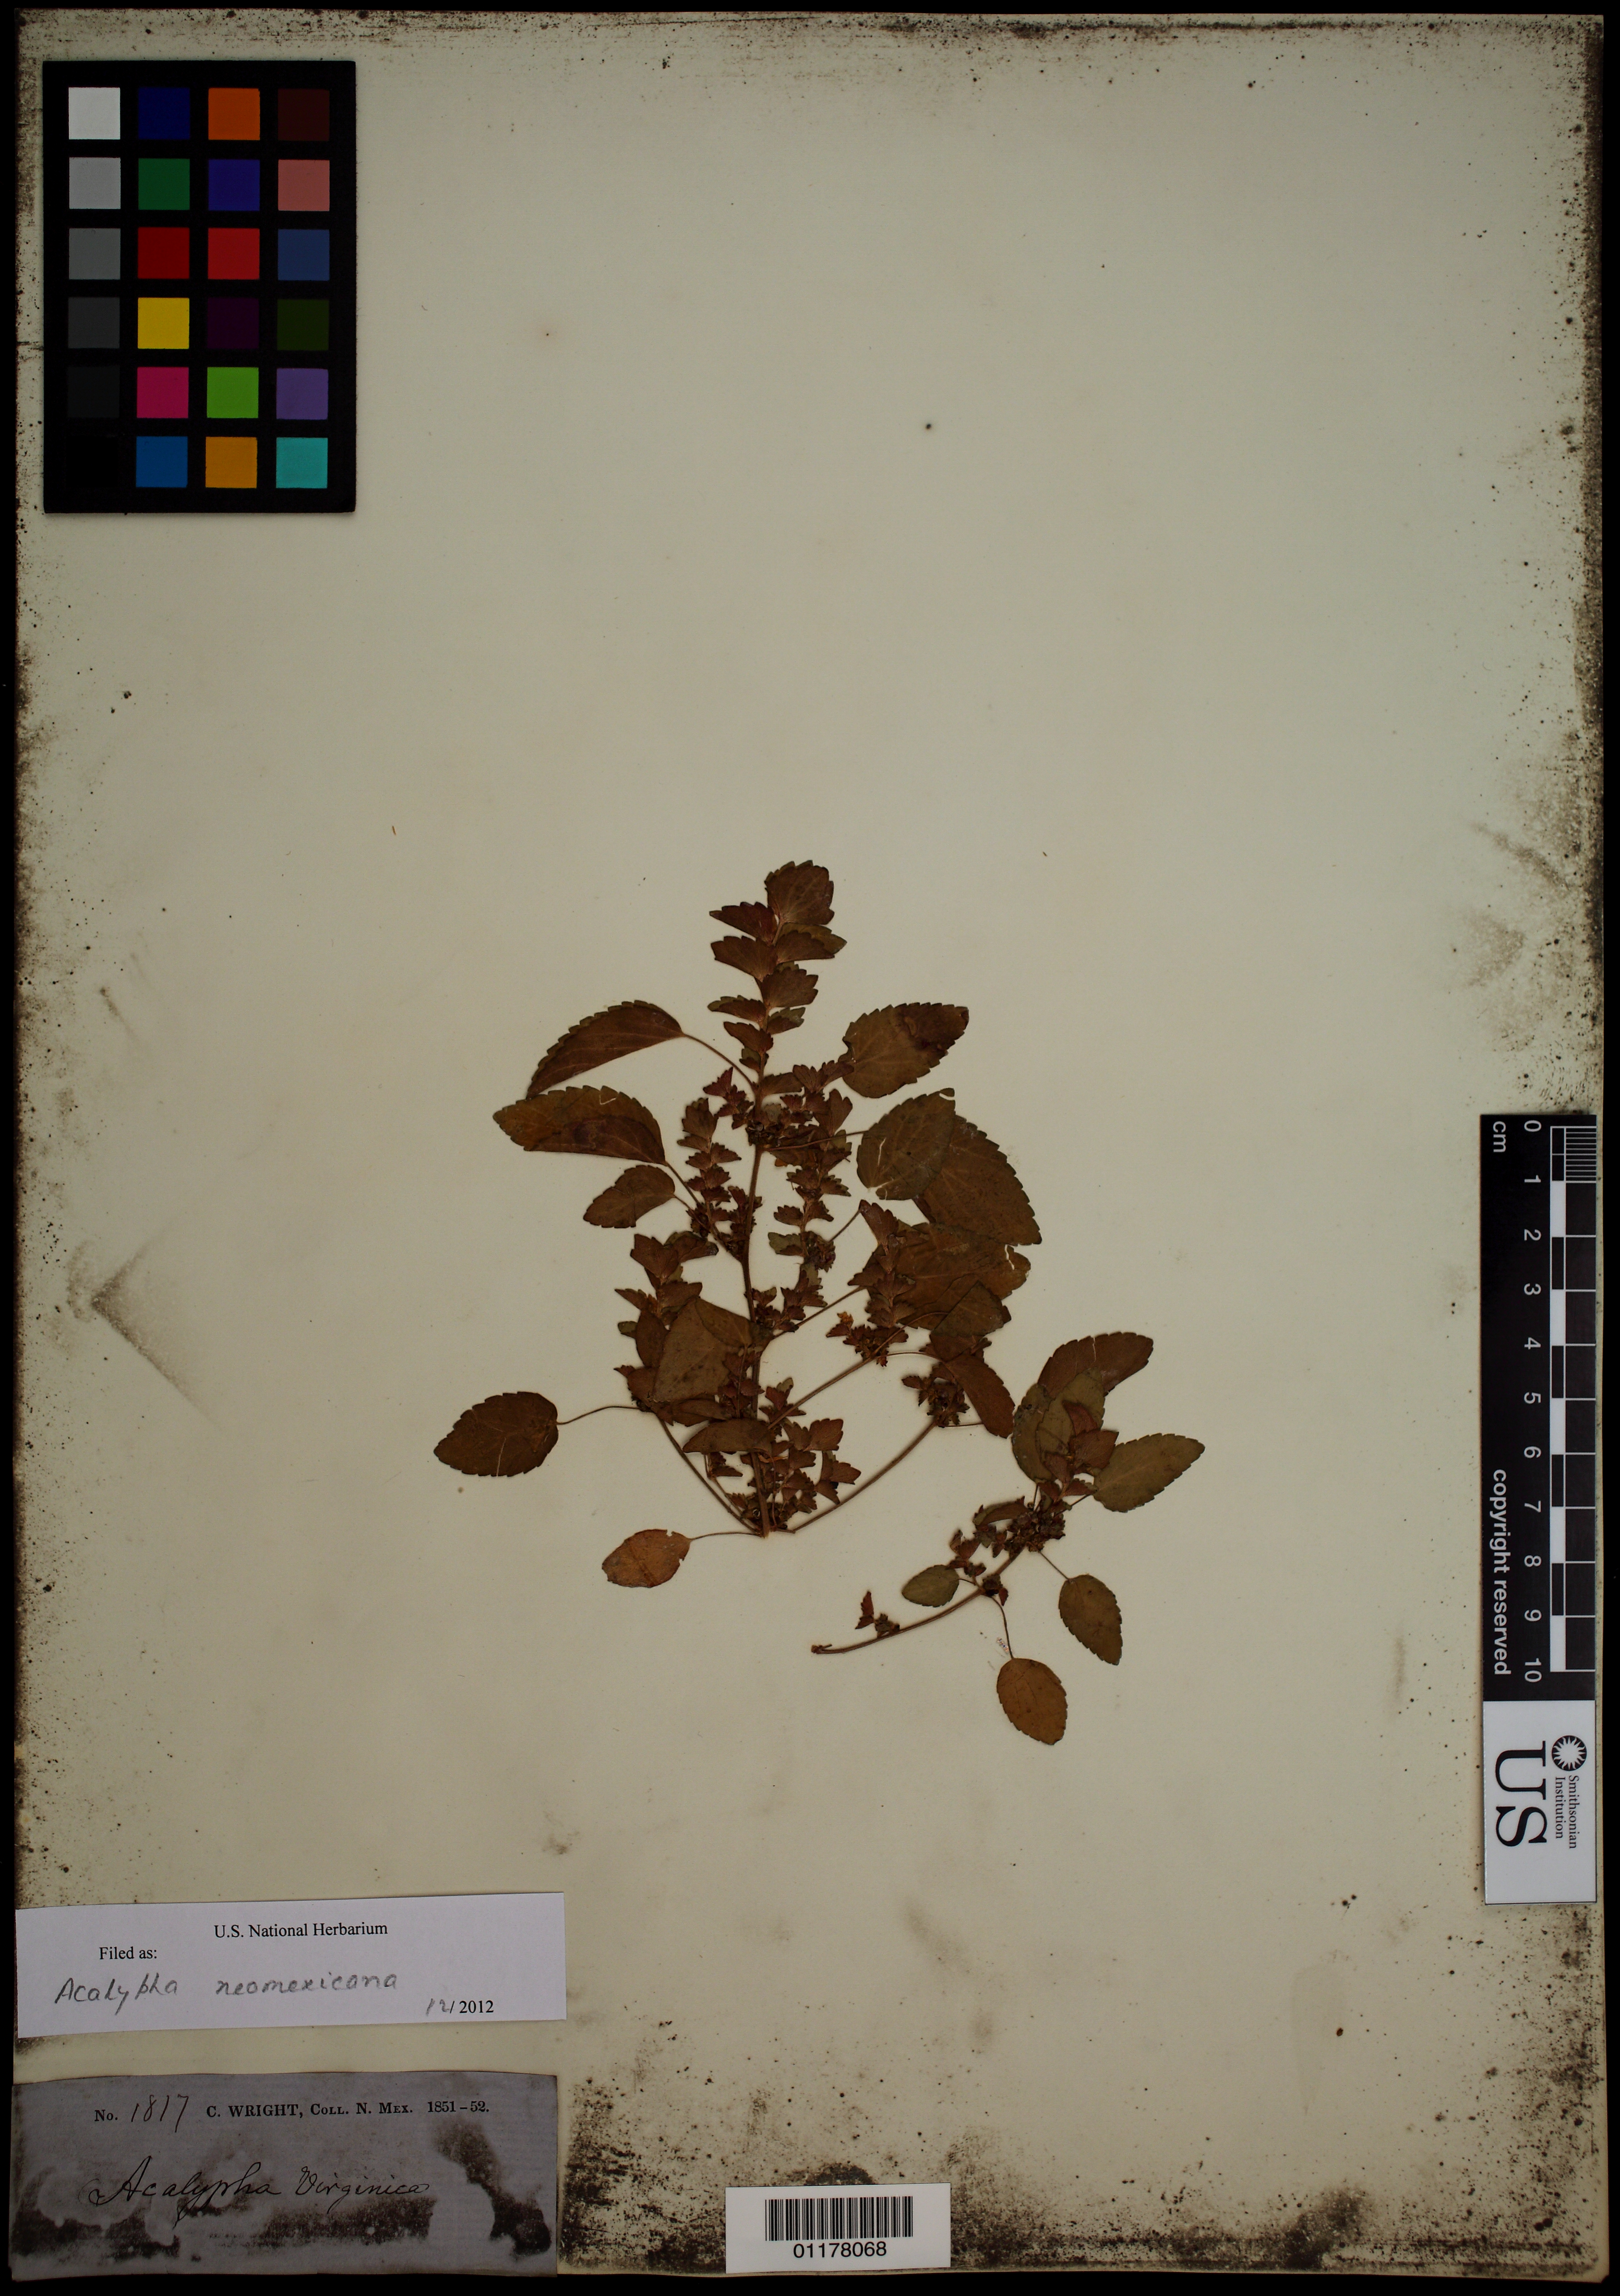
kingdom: Plantae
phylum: Tracheophyta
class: Magnoliopsida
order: Malpighiales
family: Euphorbiaceae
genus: Acalypha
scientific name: Acalypha neomexicana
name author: Müll. Arg.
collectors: C. Wright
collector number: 1817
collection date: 1851/1852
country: United States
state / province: New Mexico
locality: "N. Mex." [=northern Mexico or New Mexico? either way possibly referring to present-day Arizona or Texas]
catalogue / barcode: US 1